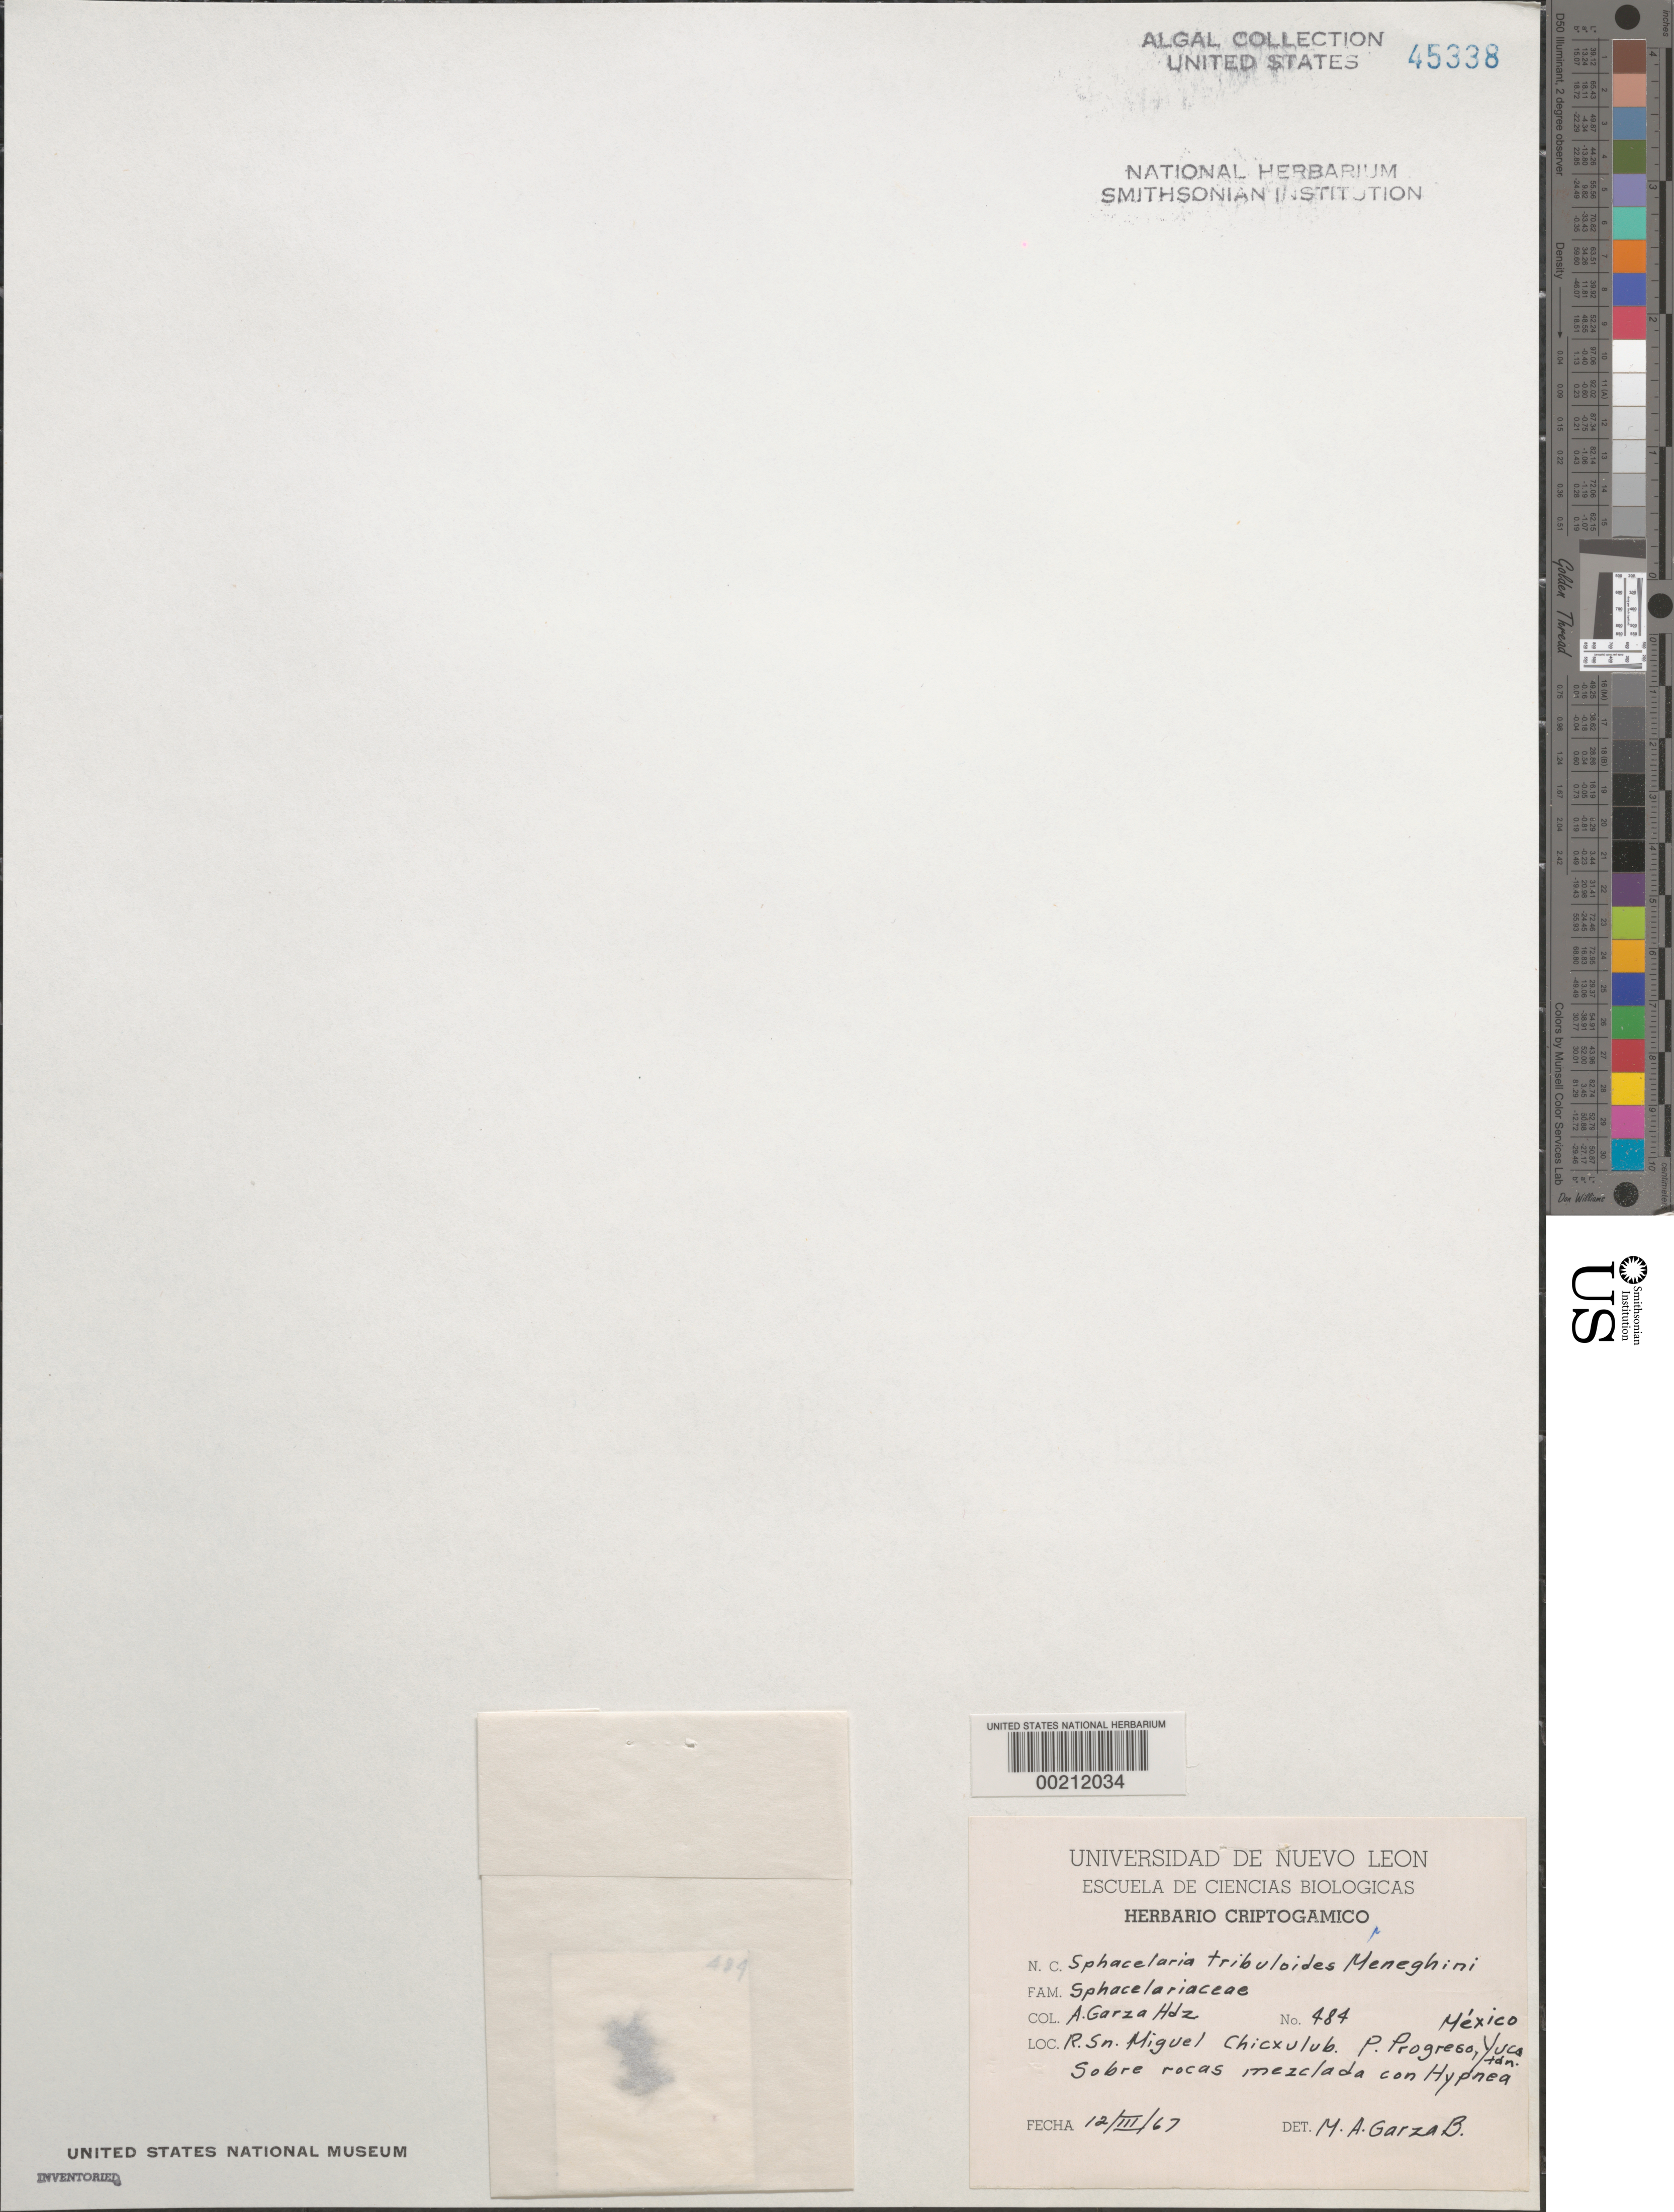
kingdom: Chromista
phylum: Ochrophyta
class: Phaeophyceae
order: Sphacelariales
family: Sphacelariaceae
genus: Sphacelaria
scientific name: Sphacelaria tribuloides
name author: Menegh.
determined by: Garza Barrientos, M. A.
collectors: A. Garza Hernandez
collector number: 484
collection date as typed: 12 Mar 1967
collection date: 1967-03-12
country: Mexico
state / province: Yucatan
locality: Rio San Miguel, Chicxulub, Puerto Progreso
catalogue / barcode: US 45338